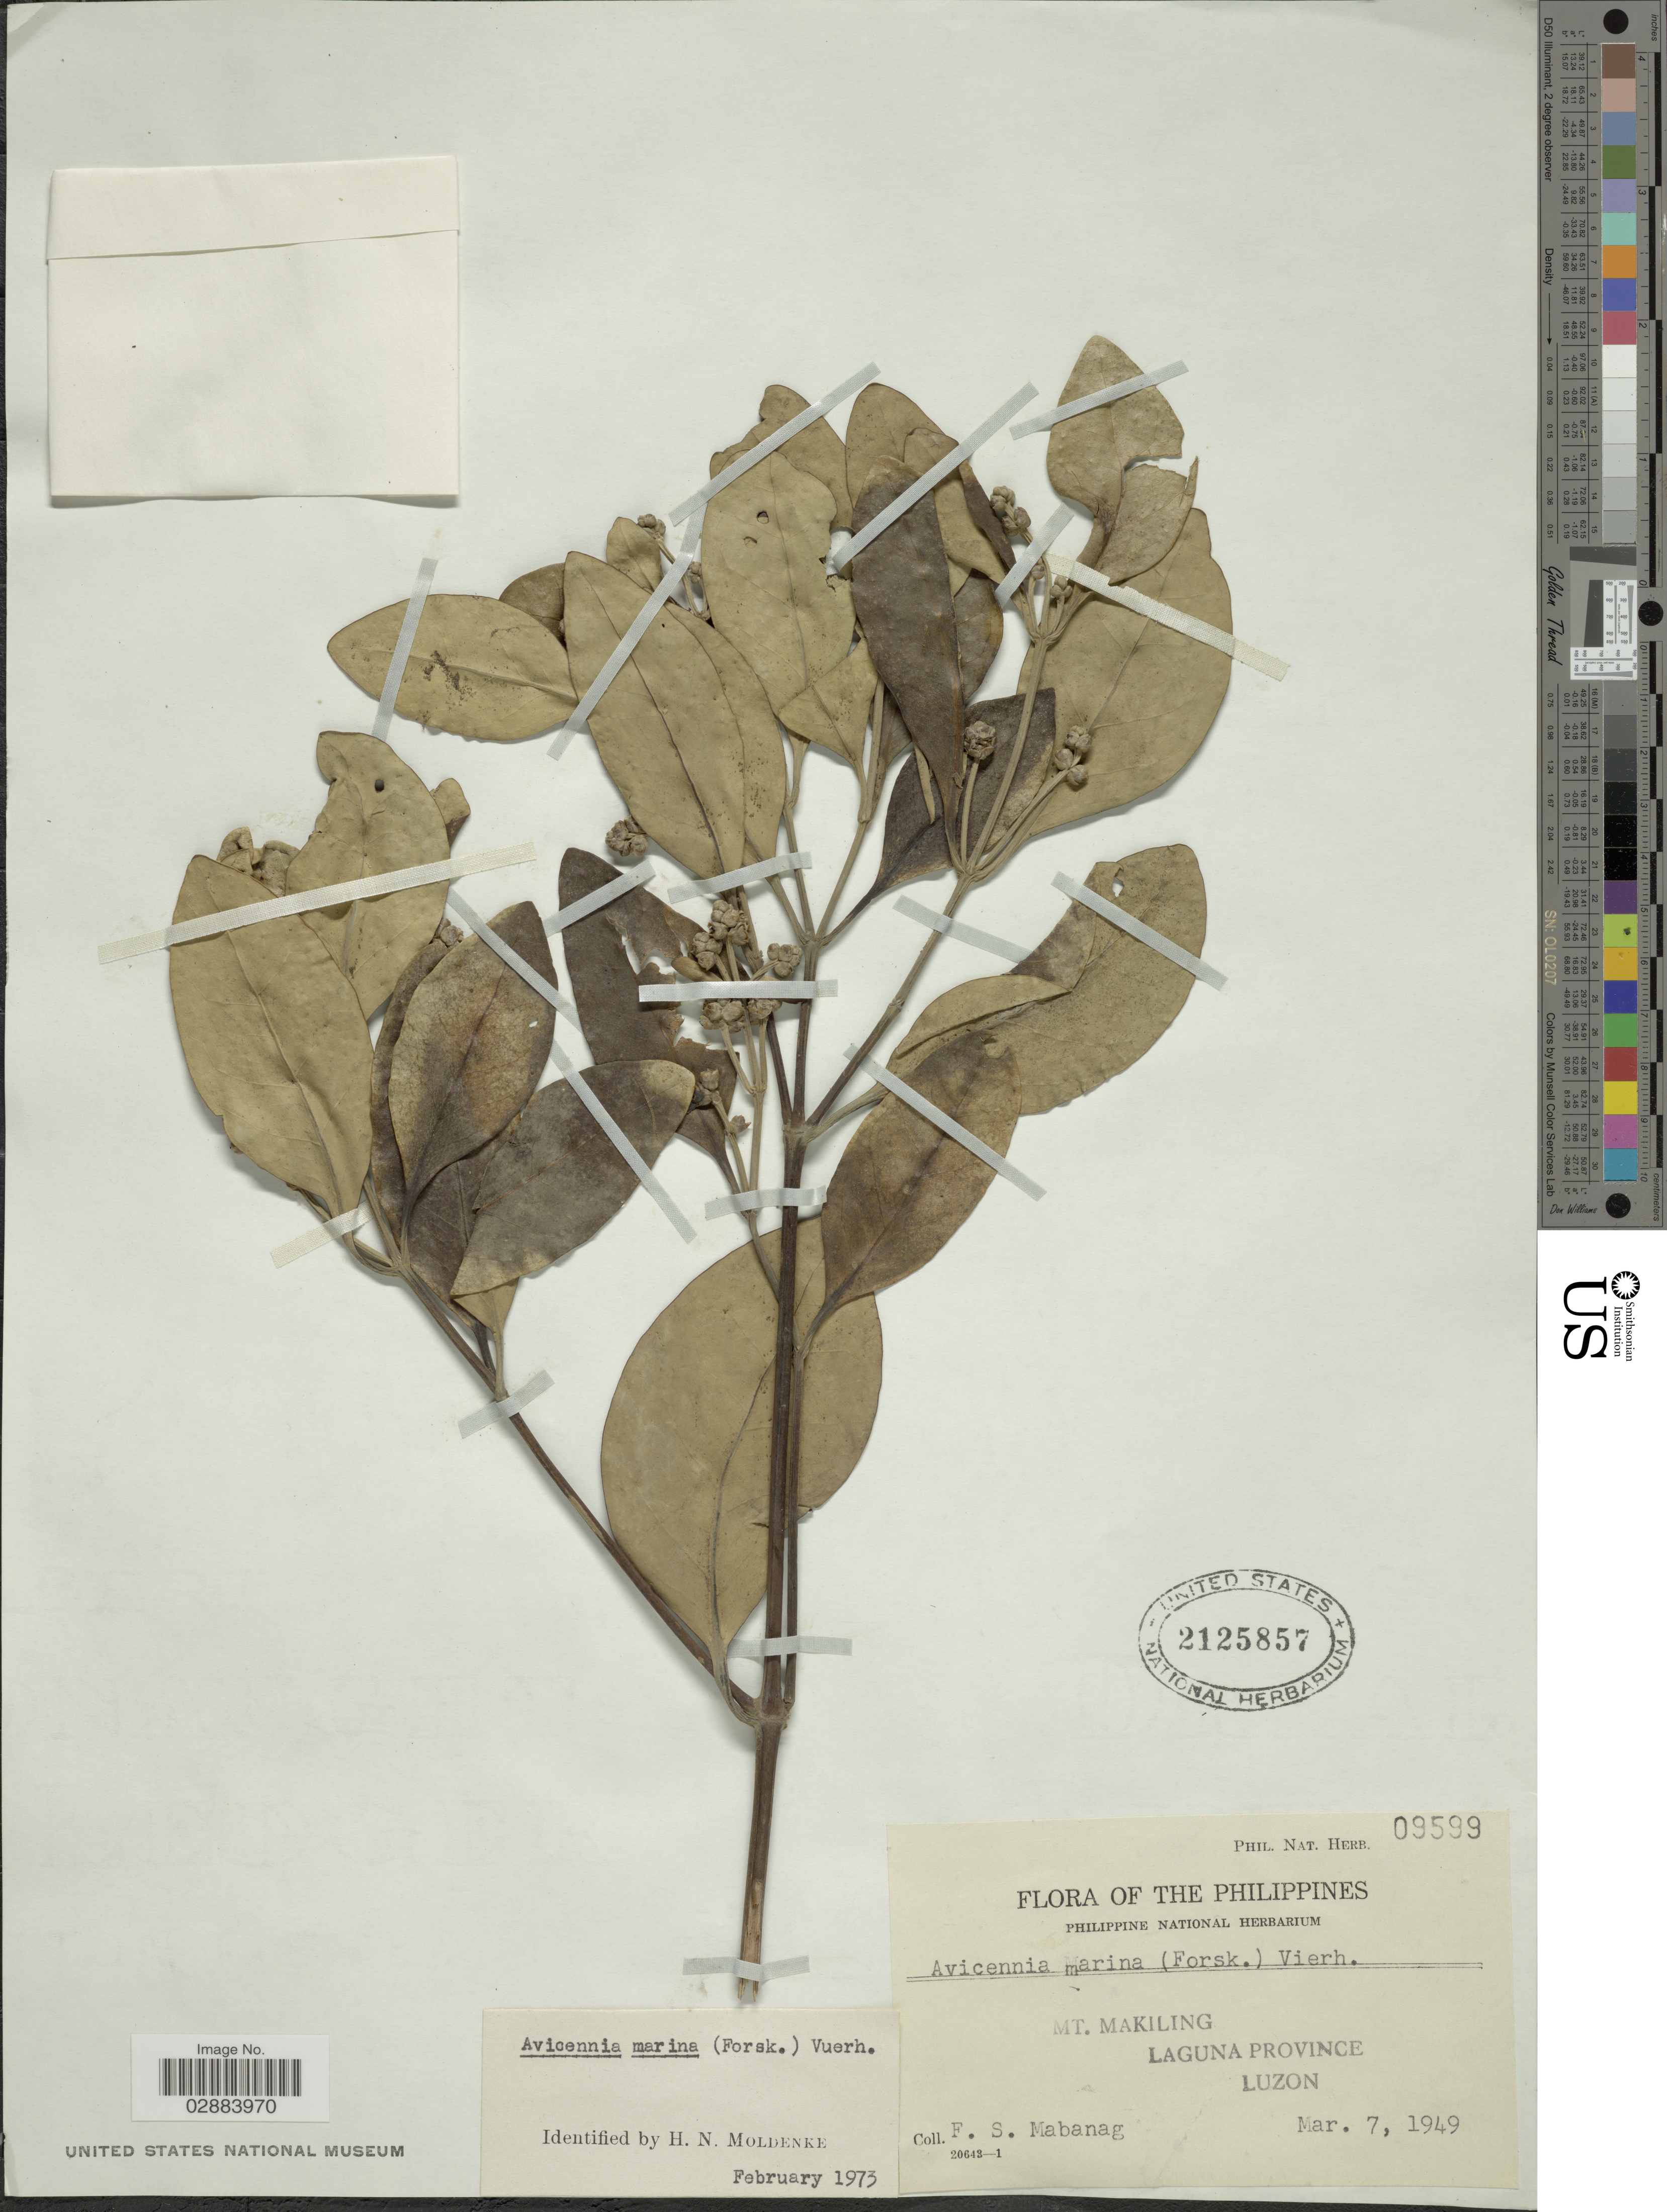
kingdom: Plantae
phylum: Tracheophyta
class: Magnoliopsida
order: Lamiales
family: Acanthaceae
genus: Avicennia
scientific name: Avicennia marina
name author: (Forssk.) Vierh.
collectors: F. Mabanag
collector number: Phil. Nat. Herb. 09599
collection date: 1949-03-07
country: Philippines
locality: Mt. Makiling. Laguna Province. Luzon.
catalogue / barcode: US 2125857